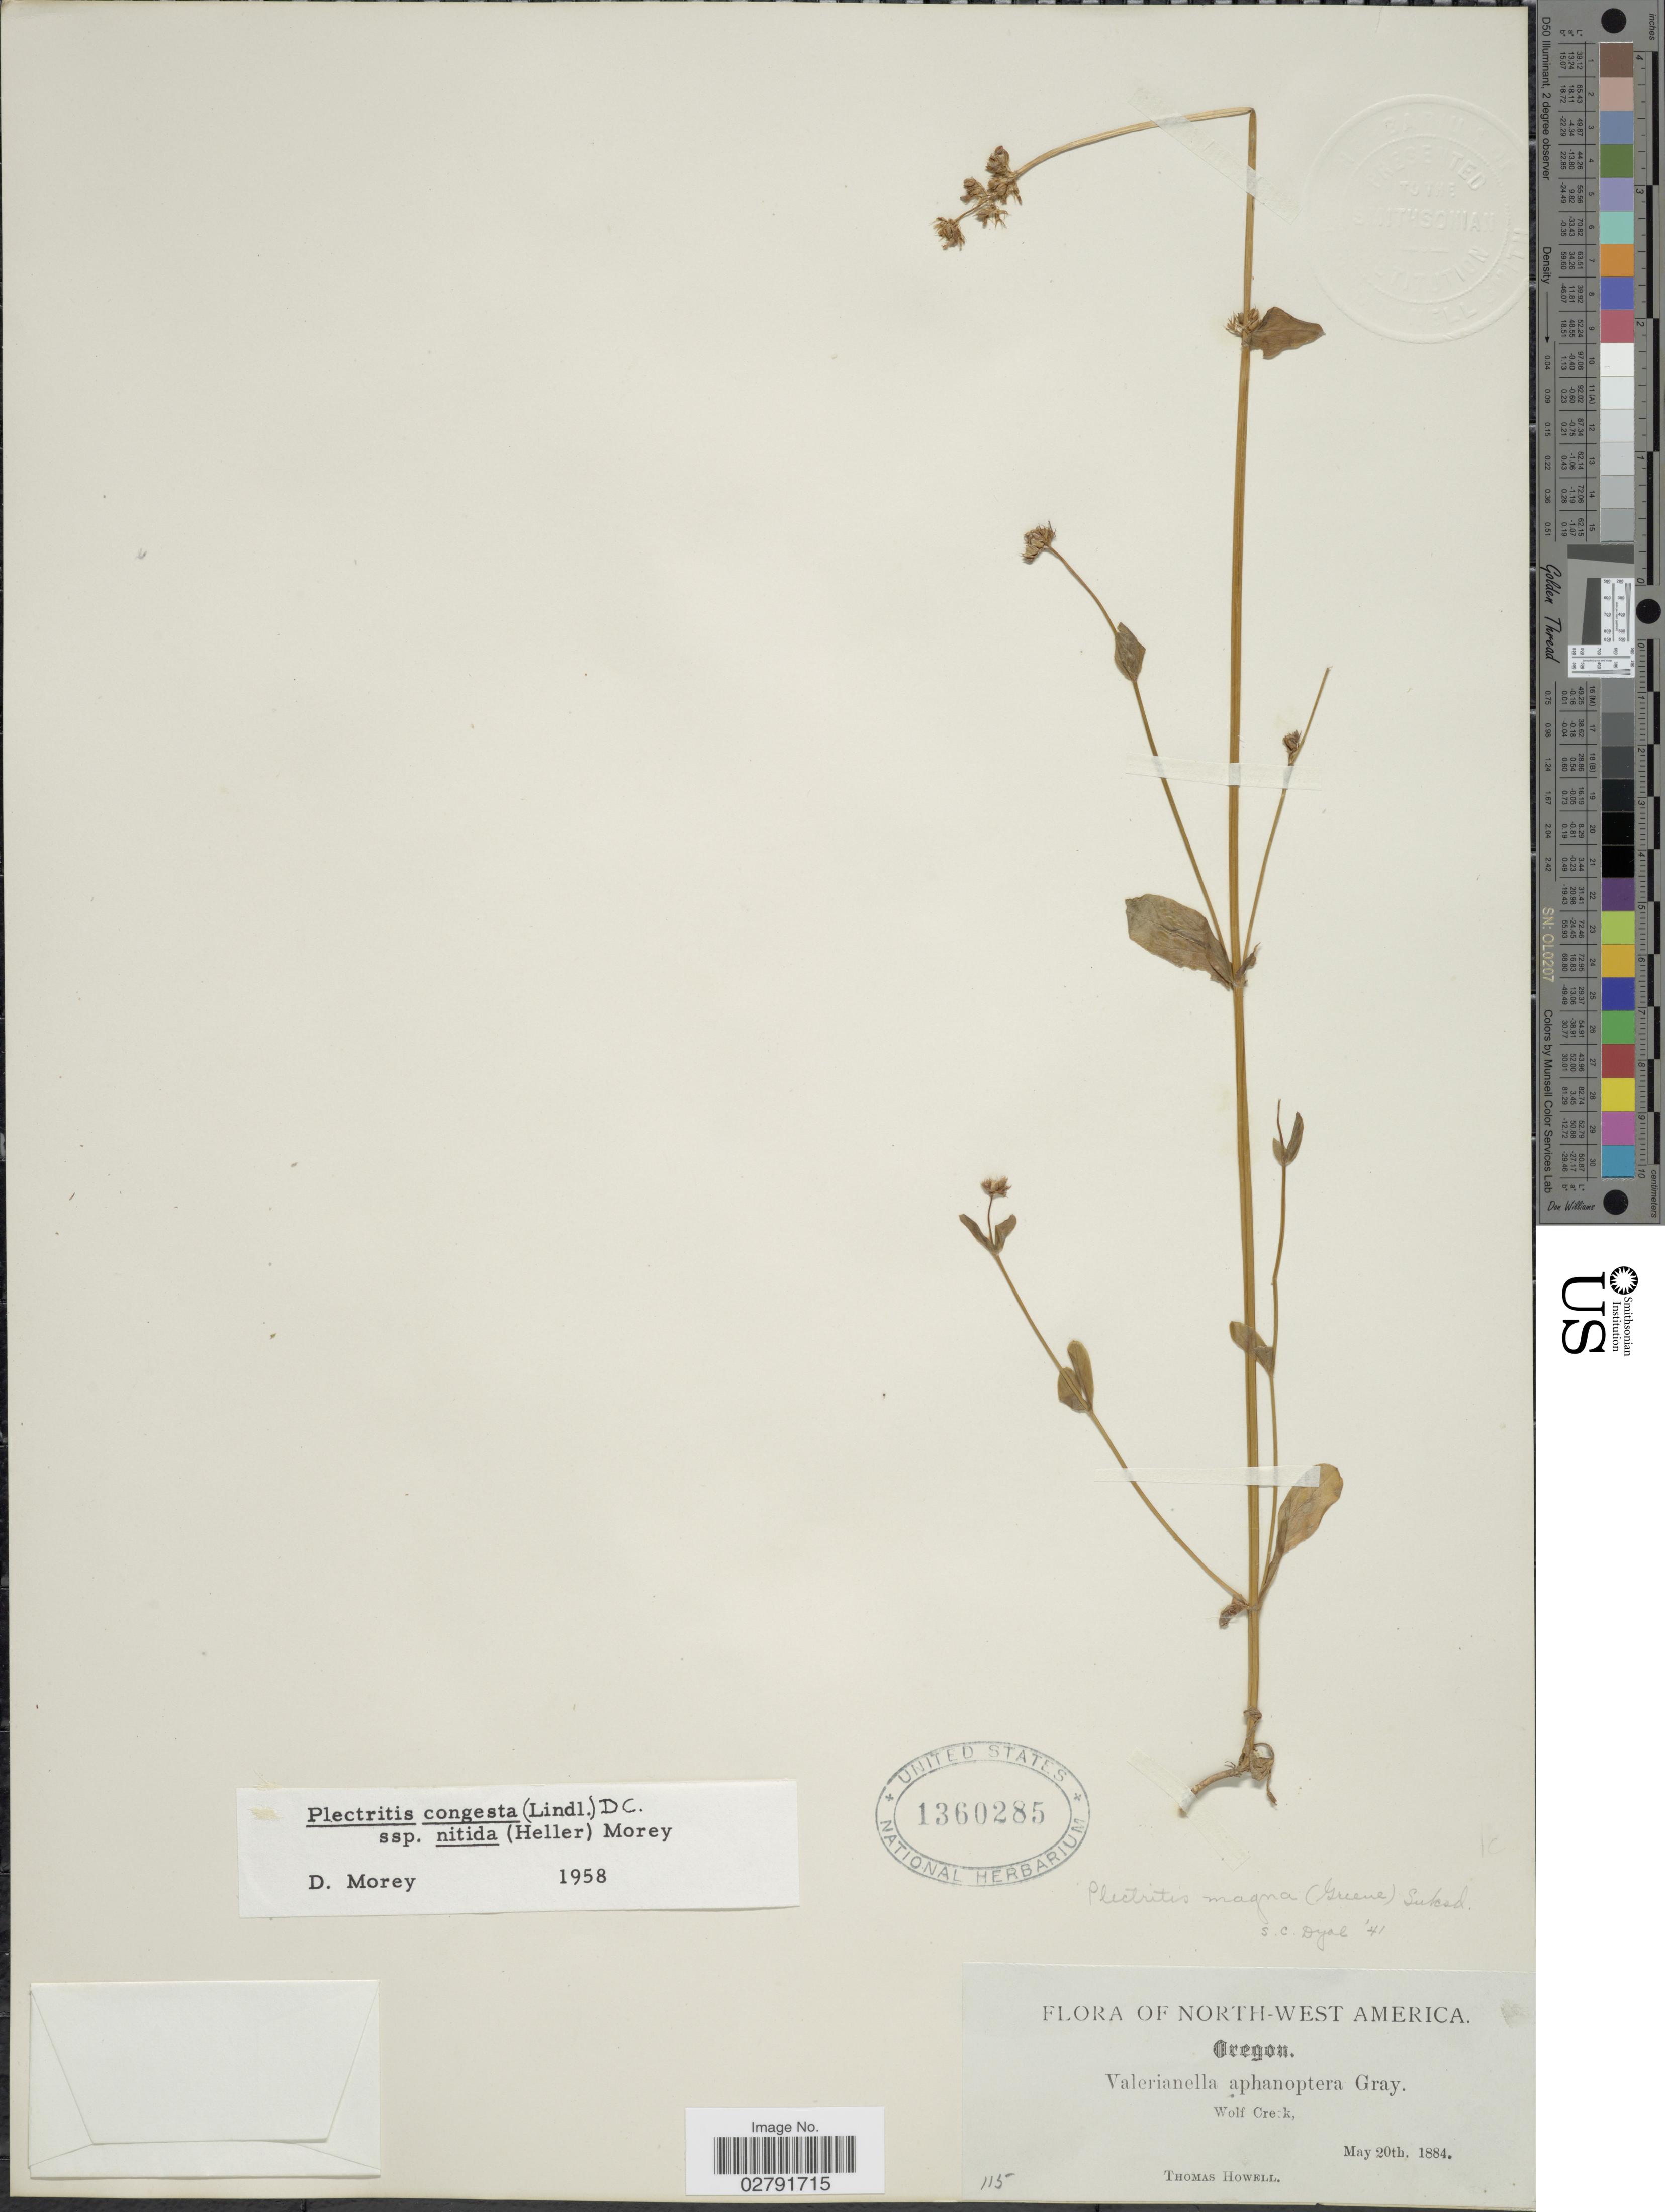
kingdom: Plantae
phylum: Tracheophyta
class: Magnoliopsida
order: Dipsacales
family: Caprifoliaceae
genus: Plectritis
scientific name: Plectritis congesta subsp. nitida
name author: (A. Heller) Morey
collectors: T. Howell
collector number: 115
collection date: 1884-05-20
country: United States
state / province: Oregon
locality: North-West America. Wolf Creek.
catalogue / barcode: US 1360285